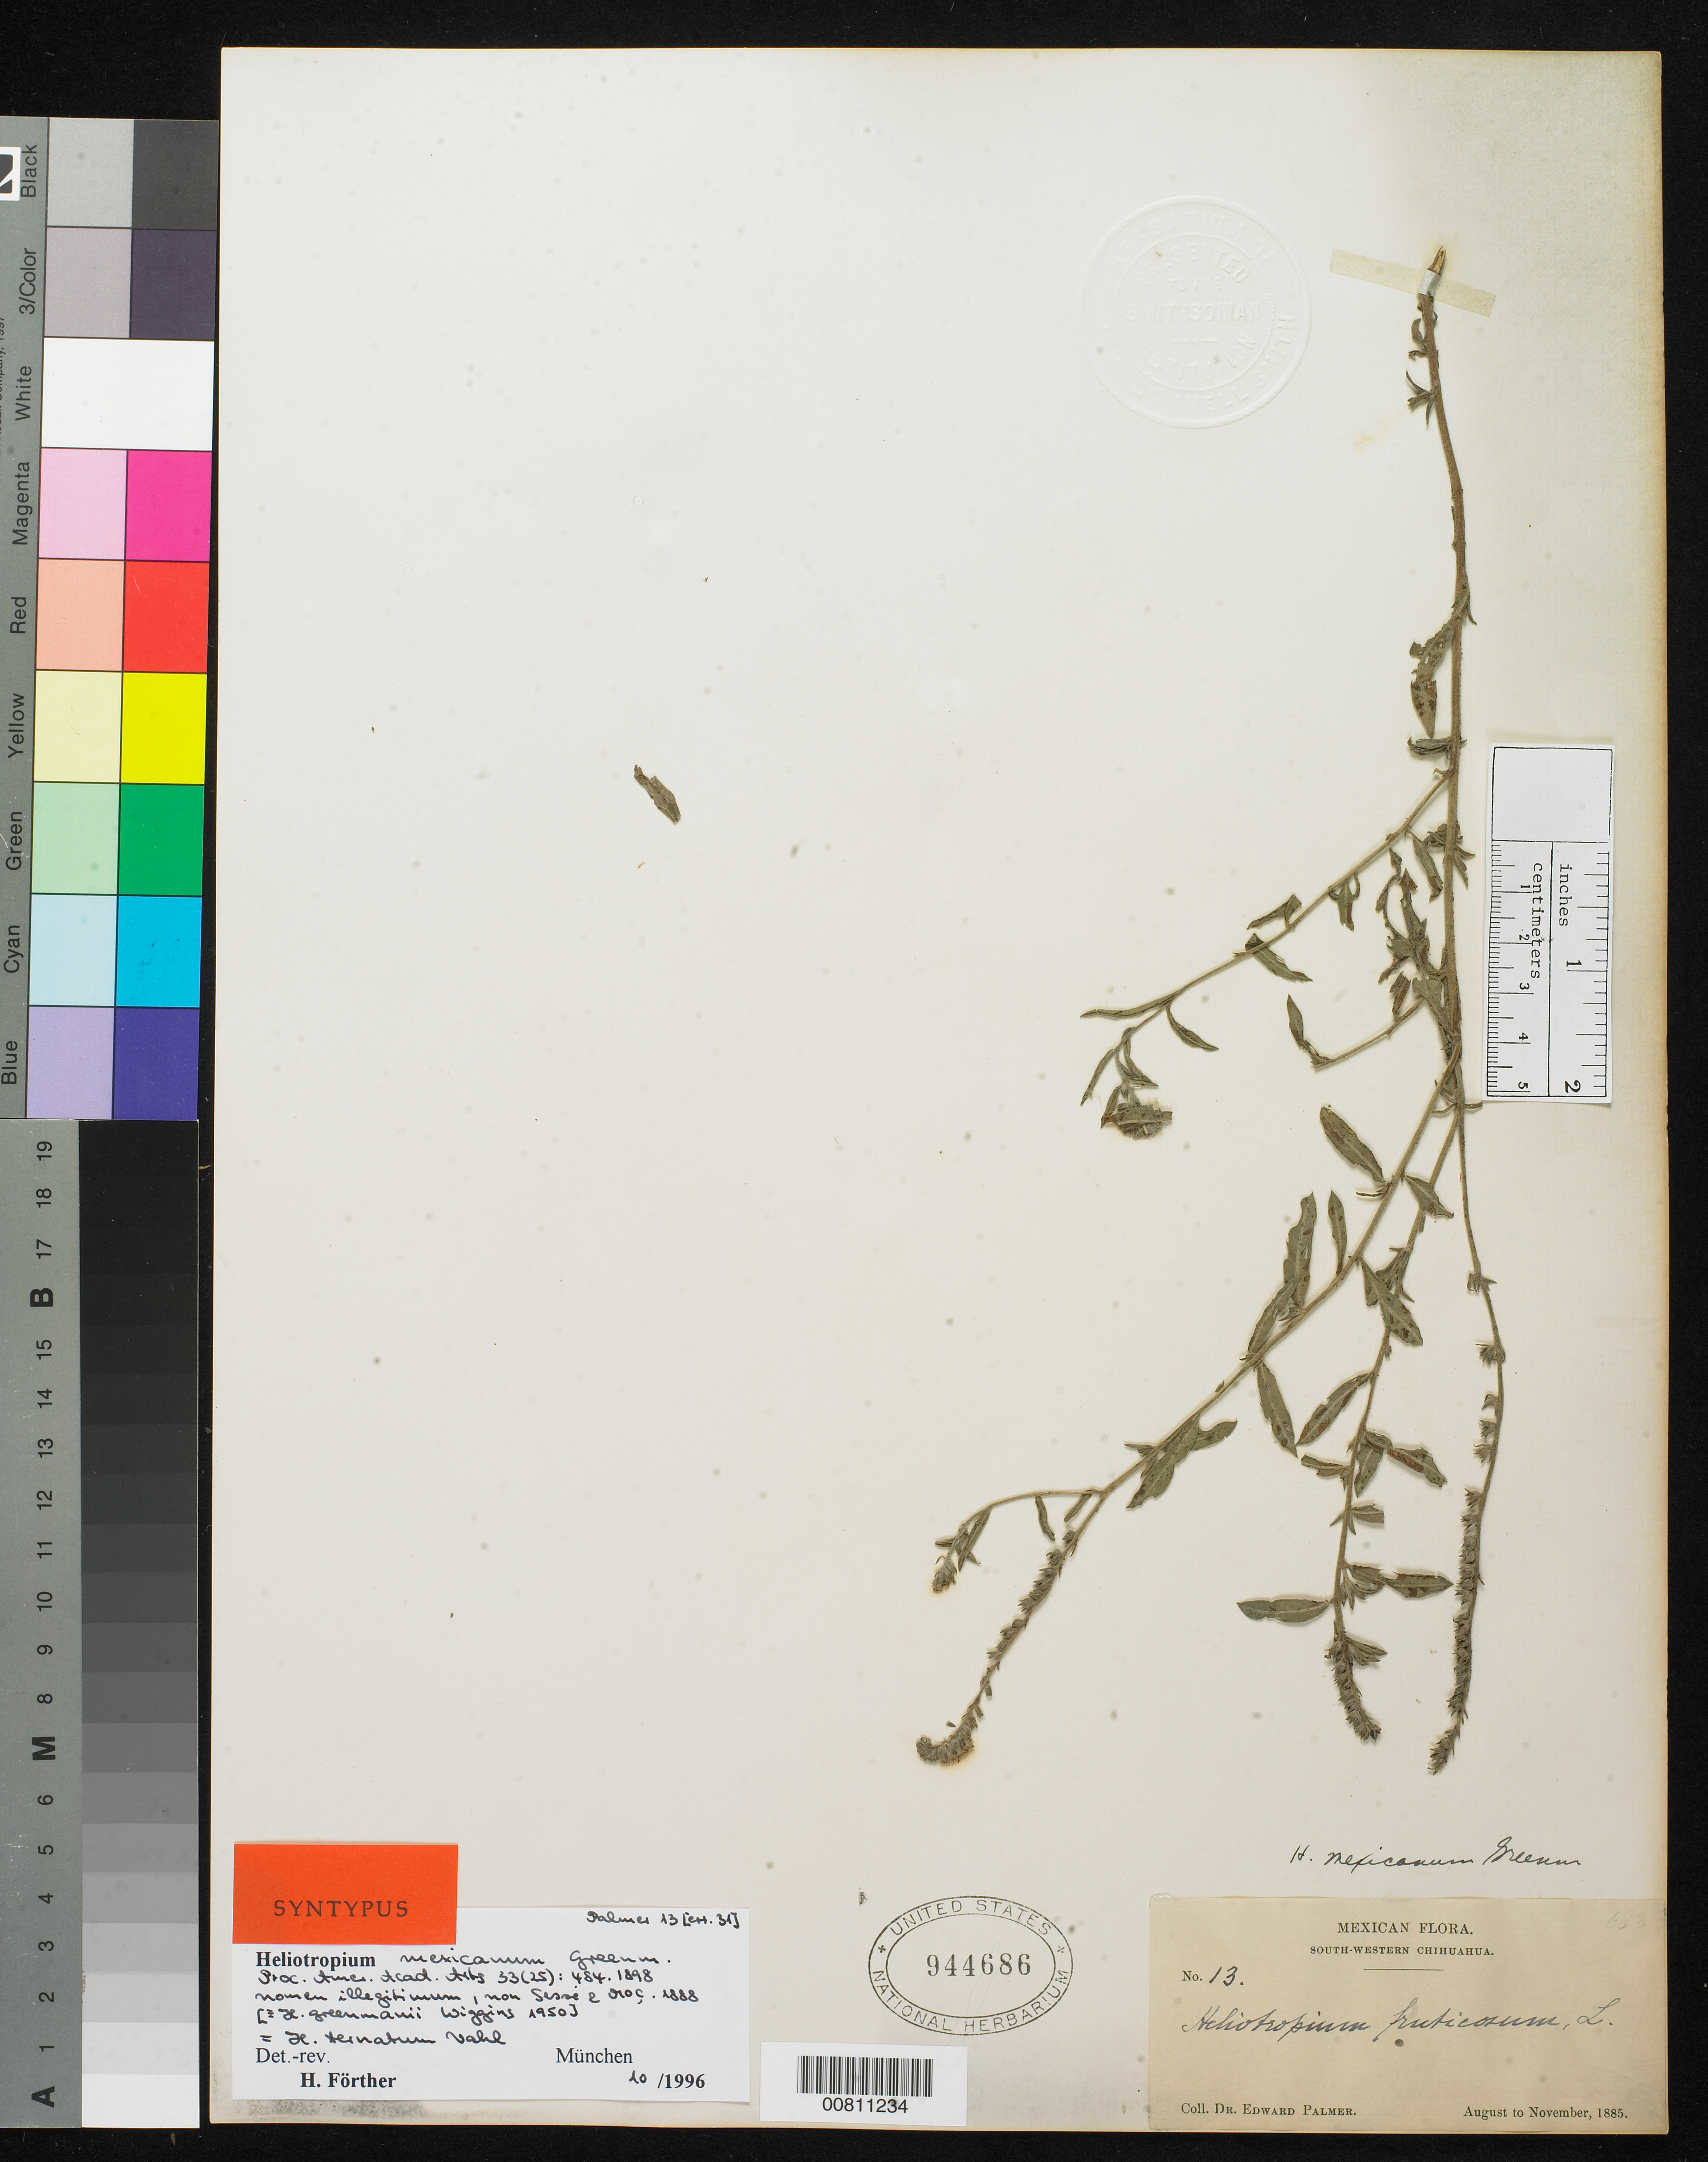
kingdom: Plantae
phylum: Tracheophyta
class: Magnoliopsida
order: Boraginales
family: Heliotropiaceae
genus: Heliotropium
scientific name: Heliotropium mexicanum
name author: Greenm.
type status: Syntype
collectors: E. Palmer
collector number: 13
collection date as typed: Aug 1885 to Nov 1885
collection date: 1885-08/1885-11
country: Mexico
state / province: Chihuahua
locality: South-western Chihuahua.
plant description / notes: Nom. illeg., non Heliotropium mexicanum Sessé & Moc.; Also a syntype of Heliotropium greenmanii Wiggins. Lectotype (GH) is "Durango, Iron Mountain near city of Durango, June, 1897, Palmer 141".; Nom. nov. for Heliotropium mexicanum Greenman, non Sessé & Moc.; Also a syntype of Heliotropium mexicanum Greenman. Lectotype (GH) is "Durango, Iron Mountain near city of Durango, June, 1897, Palmer 141".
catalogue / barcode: US 944686